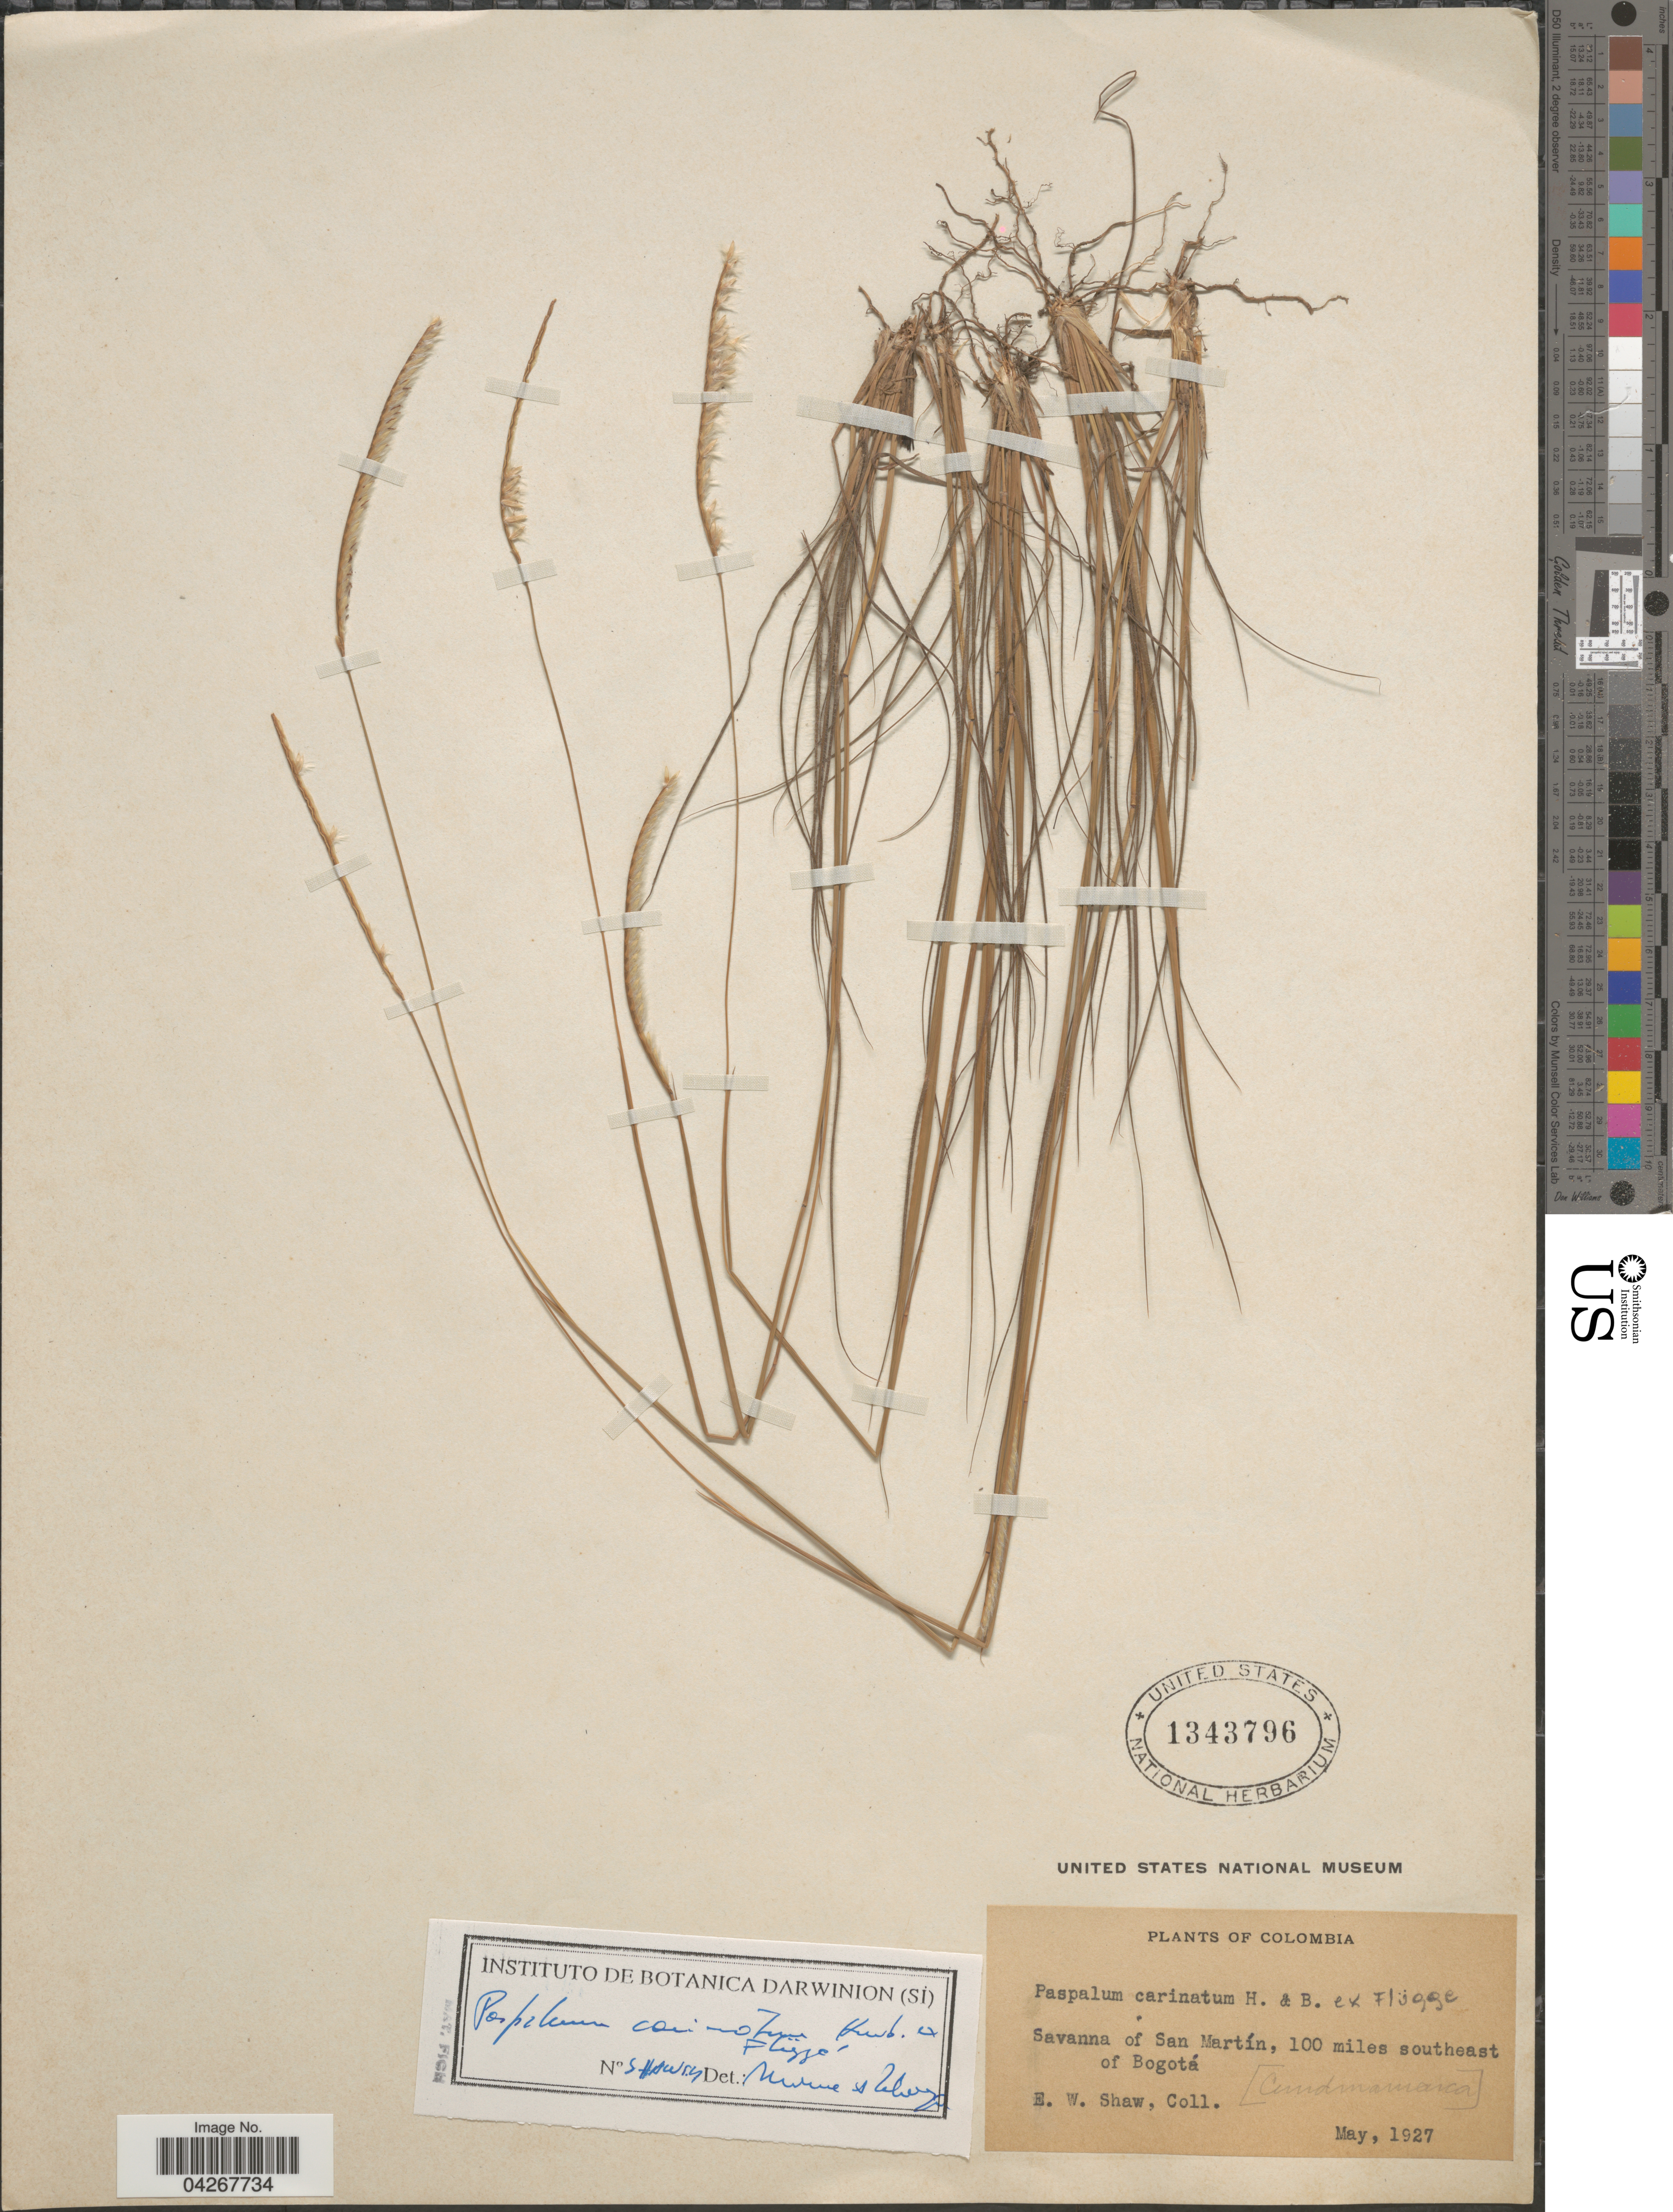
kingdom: Plantae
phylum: Tracheophyta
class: Liliopsida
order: Poales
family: Poaceae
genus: Paspalum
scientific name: Paspalum carinatum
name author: Humb. & Bonpl. ex Flüggé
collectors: E. W. Shaw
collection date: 1927-05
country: Colombia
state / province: Bogota D.C.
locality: Savanna of San Martín, 100 miles southeast of Bogotá. [Cundamamarca].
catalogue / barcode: US 1343796